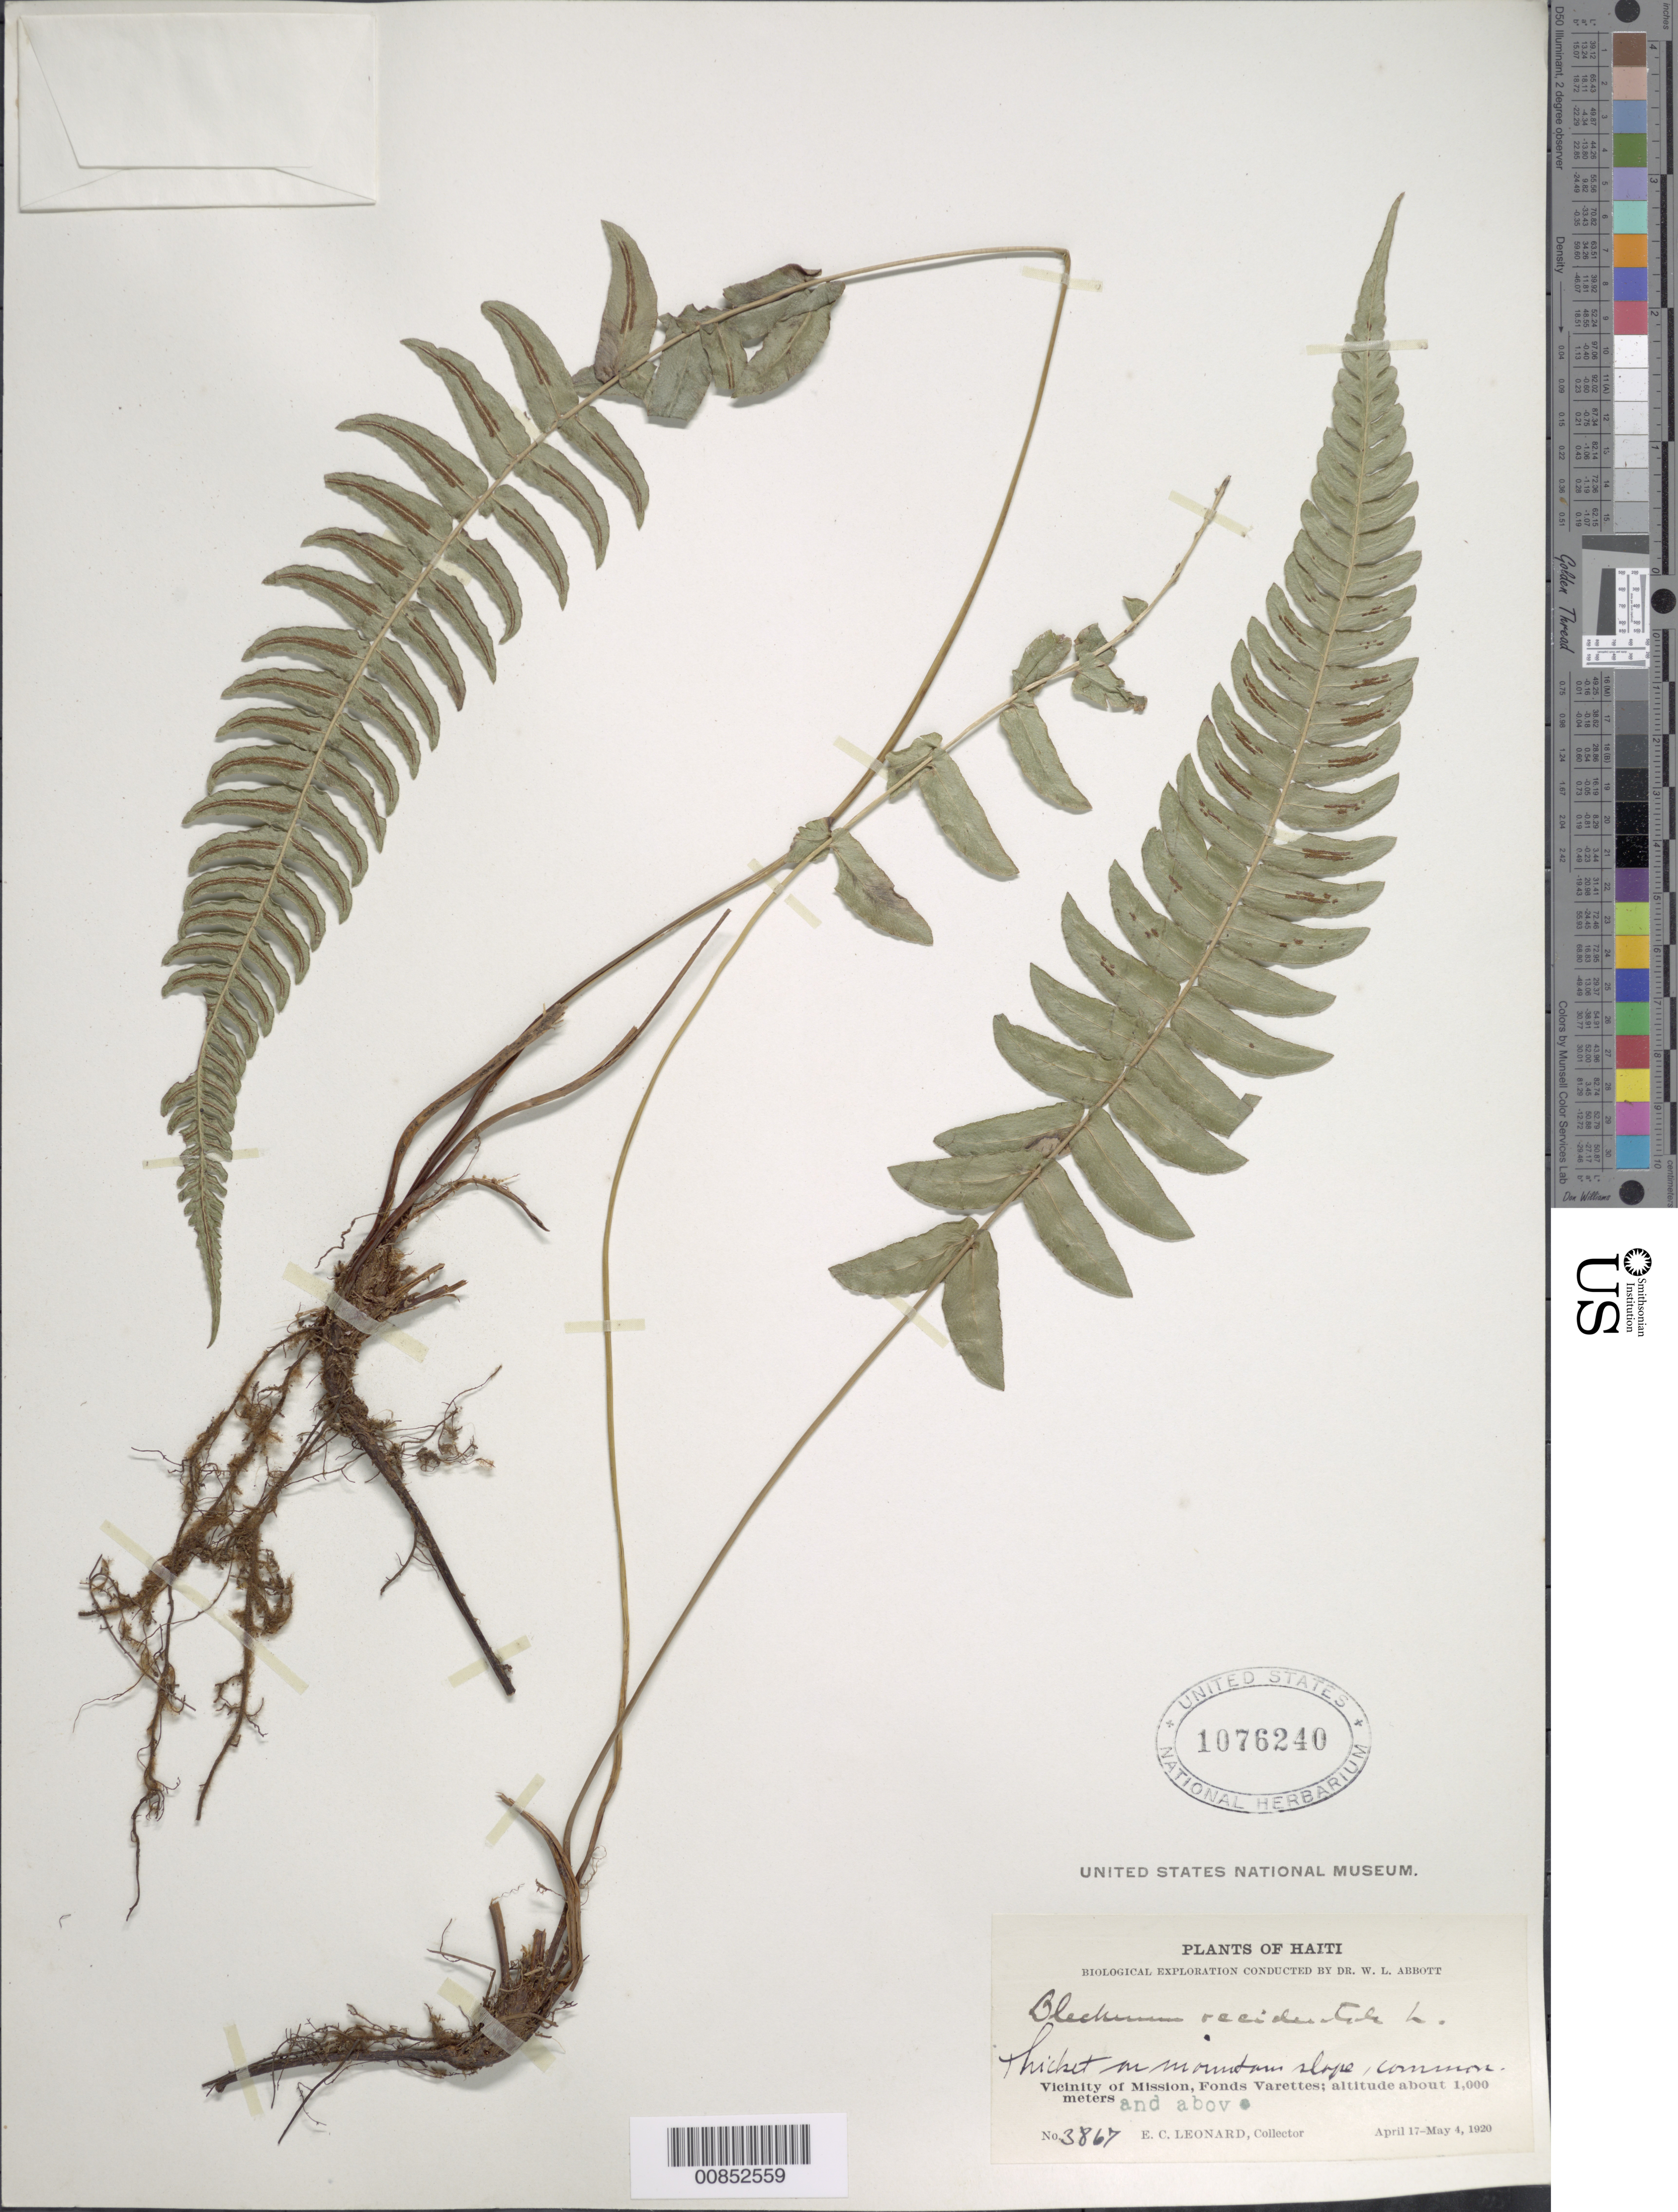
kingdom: Plantae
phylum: Tracheophyta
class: Polypodiopsida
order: Polypodiales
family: Blechnaceae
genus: Blechnum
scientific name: Blechnum glandulosum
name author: Link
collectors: E. C. Leonard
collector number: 3867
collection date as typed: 17 Apr 1920 to 04 May 1920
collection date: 1920-04-17/1920-05-04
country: Haiti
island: Hispaniola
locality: Fonds Varettes, vicinity Mission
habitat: Thicket on mountain slope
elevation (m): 1000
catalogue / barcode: US 1076240